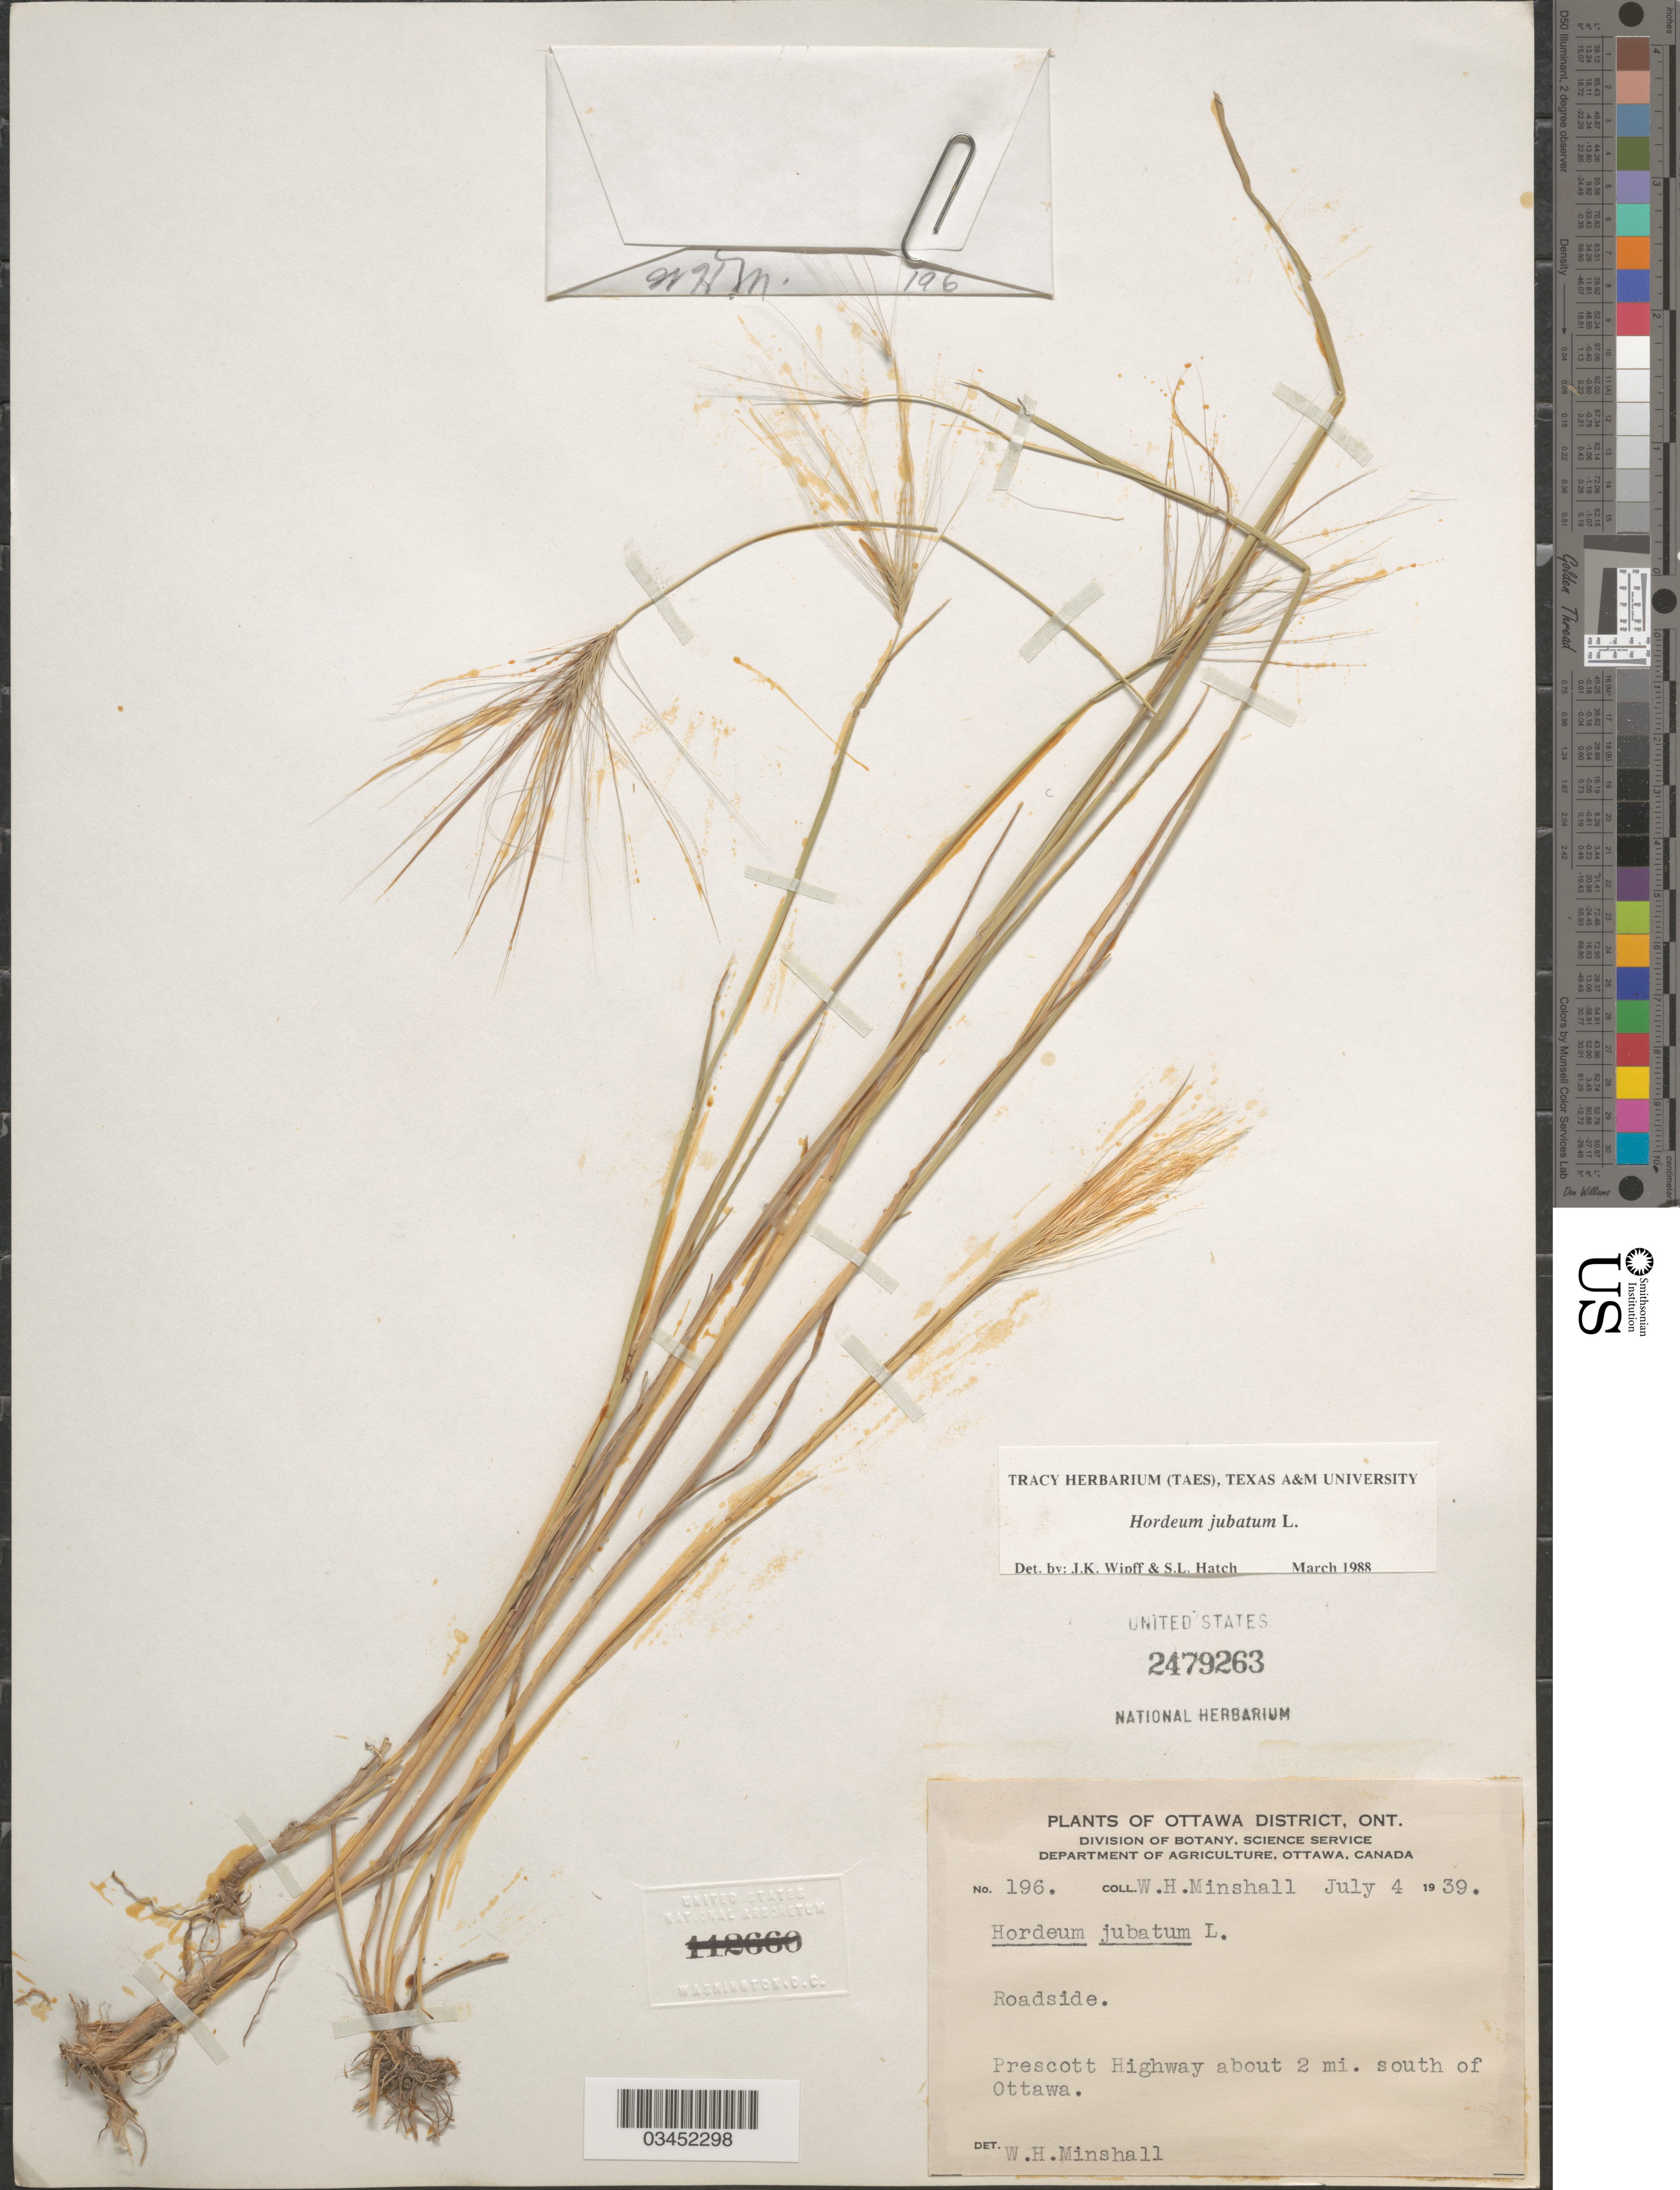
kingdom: Plantae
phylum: Tracheophyta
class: Liliopsida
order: Poales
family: Poaceae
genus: Hordeum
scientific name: Hordeum jubatum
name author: L.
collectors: W. Minshall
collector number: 196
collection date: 1939-07-04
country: Canada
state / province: Ontario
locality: Ottawa District. Roadside. Prescott Highway about 2 mi. south of Ottawa.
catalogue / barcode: US 2479263